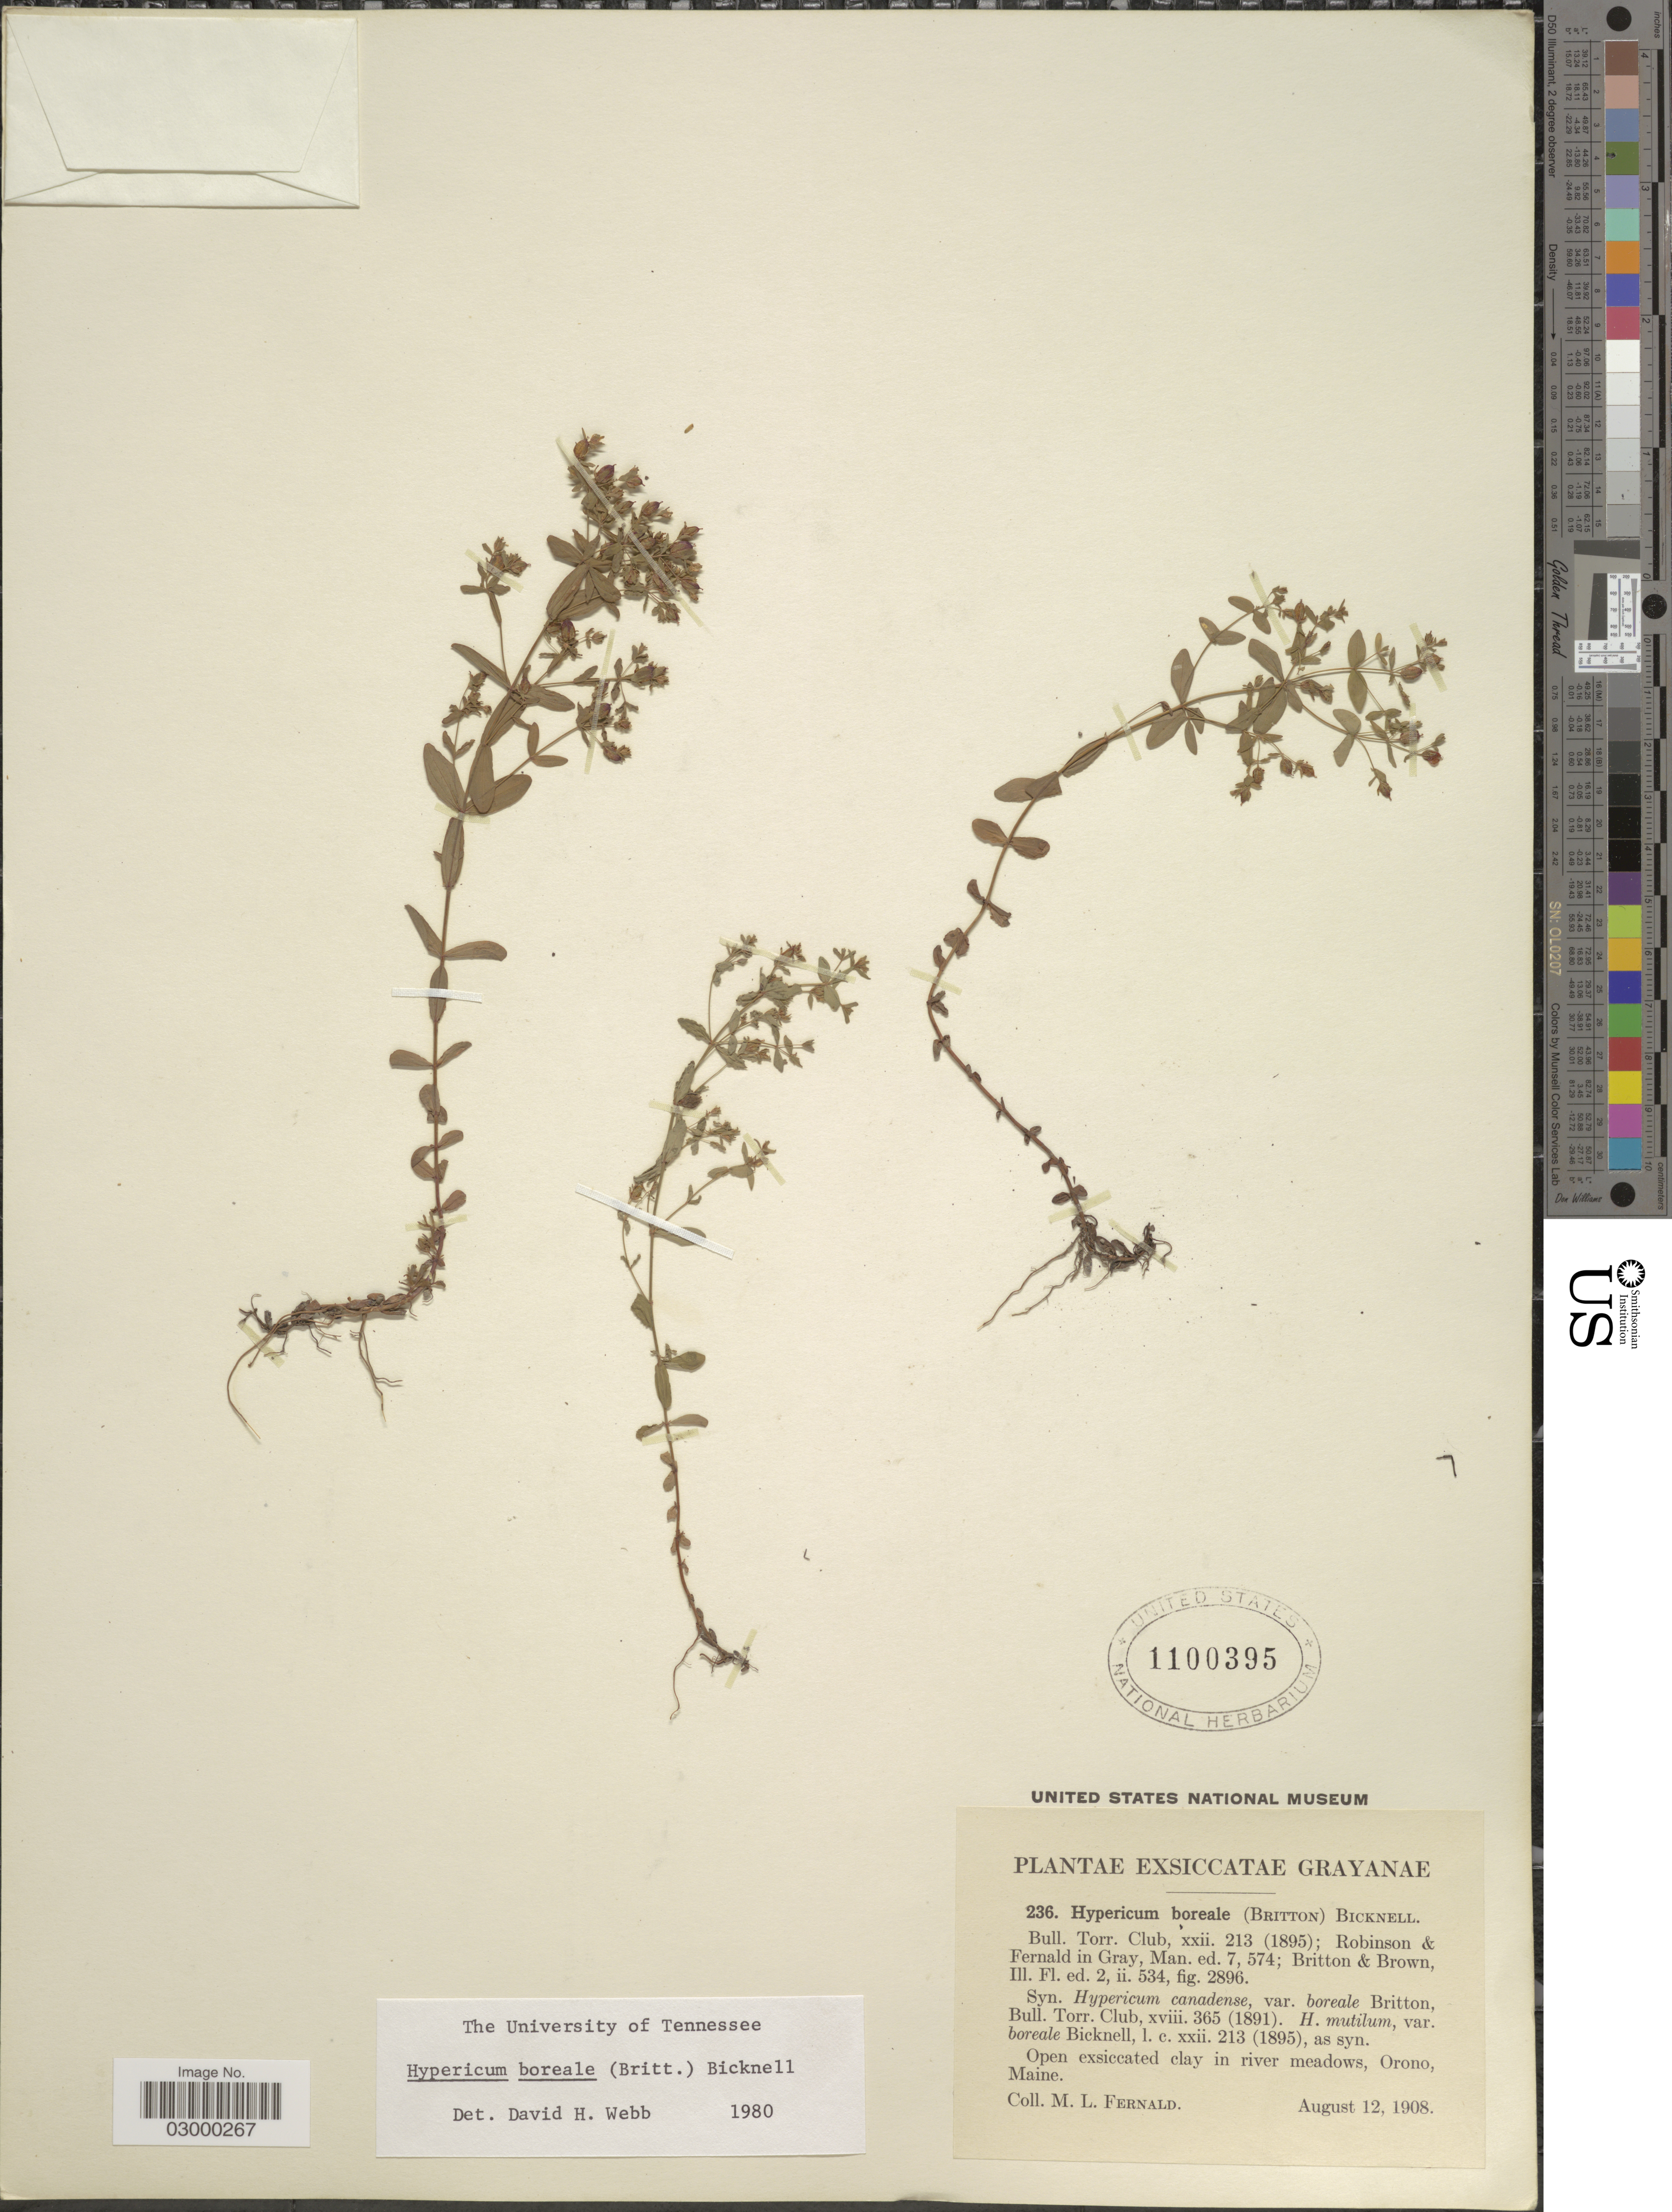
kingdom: Plantae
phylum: Tracheophyta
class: Magnoliopsida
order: Malpighiales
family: Hypericaceae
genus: Hypericum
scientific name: Hypericum boreale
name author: (Britton) E.P. Bicknell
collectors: M. L. Fernald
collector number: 236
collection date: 1908-08-12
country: United States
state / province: Maine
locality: Open exsiccated caly in river meadows, Orono.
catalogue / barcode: US 1100395